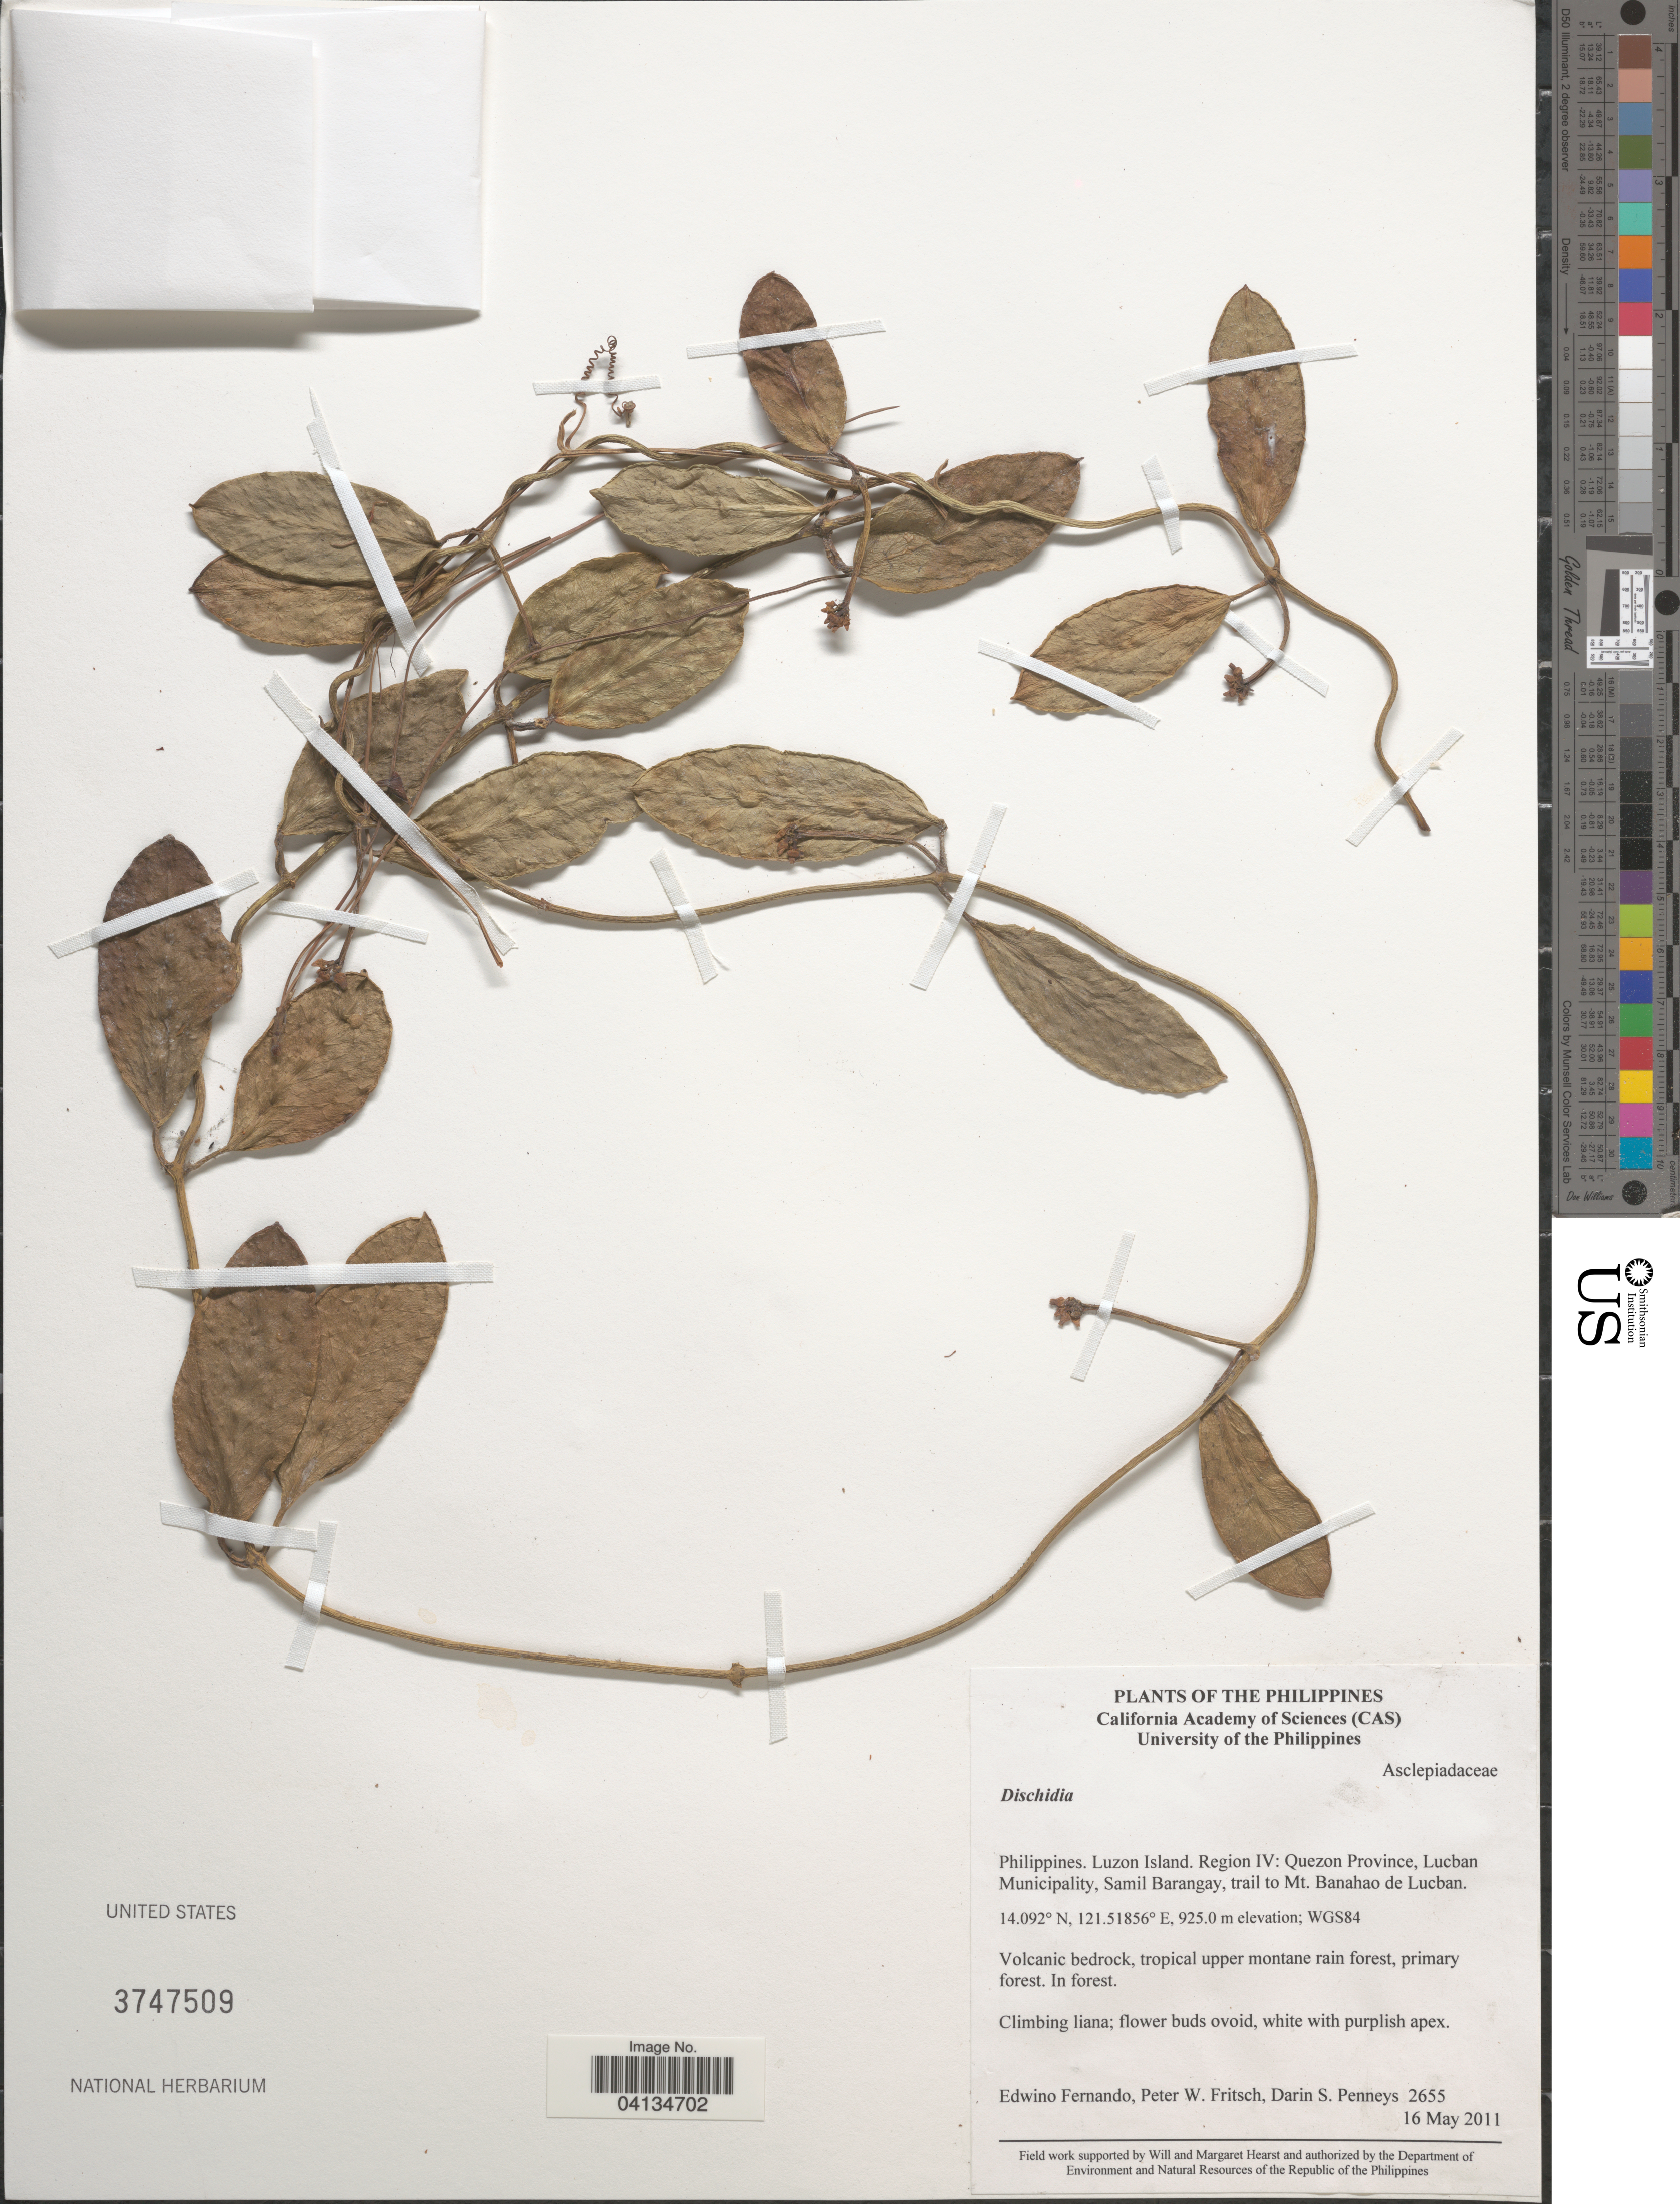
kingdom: Plantae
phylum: Tracheophyta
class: Magnoliopsida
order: Gentianales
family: Apocynaceae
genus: Dischidia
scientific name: Dischidia sp.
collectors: E. S. Fernando, P. W. Fritsch & D. S. Penneys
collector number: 2655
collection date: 2011-05-16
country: Philippines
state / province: Calabarzon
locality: Luzon Island. Region IV: Quezon Province, Lucban Municipality, Samil Barangay, trail to Mt. Banahao de Lucban. WGS84.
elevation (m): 925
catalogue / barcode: US 3747509